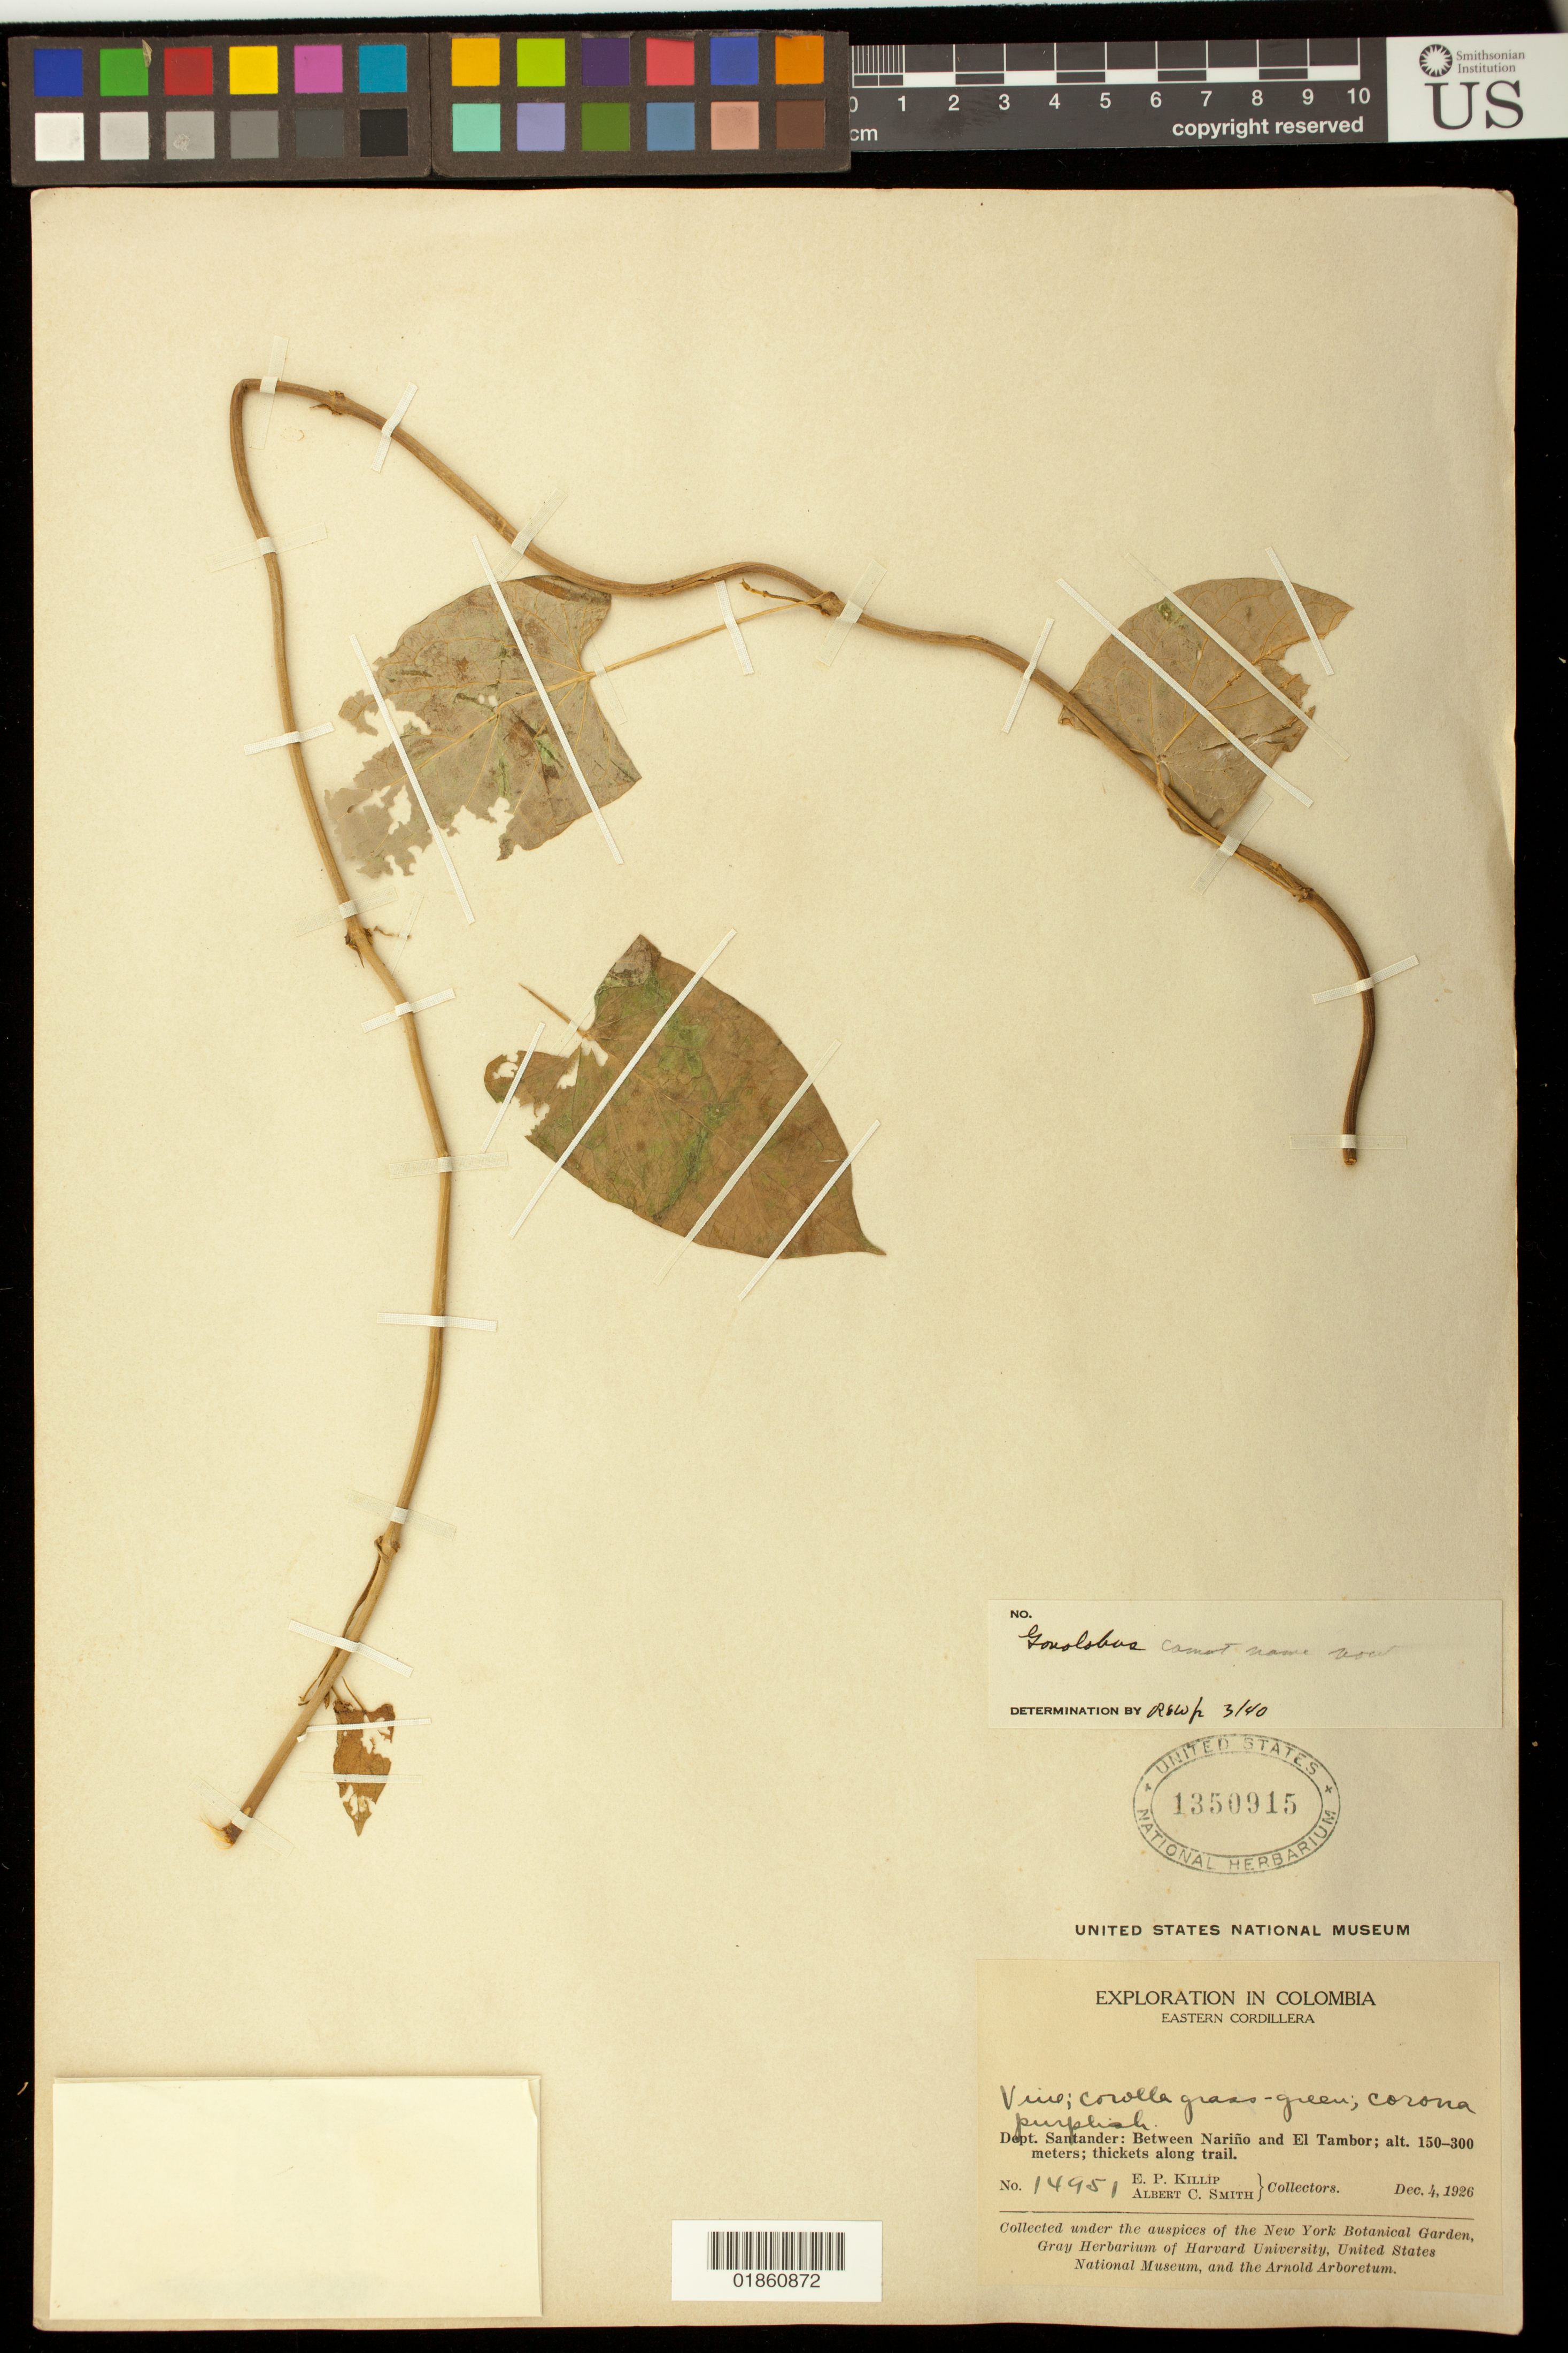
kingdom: Plantae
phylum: Tracheophyta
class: Magnoliopsida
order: Gentianales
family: Apocynaceae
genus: Gonolobus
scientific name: Gonolobus sp.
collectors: E. P. Killip & A. C. Smith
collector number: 14951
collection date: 1926-12-04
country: Colombia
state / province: Santander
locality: Between Nariño and El Tambor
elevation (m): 150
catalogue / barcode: US 1350915